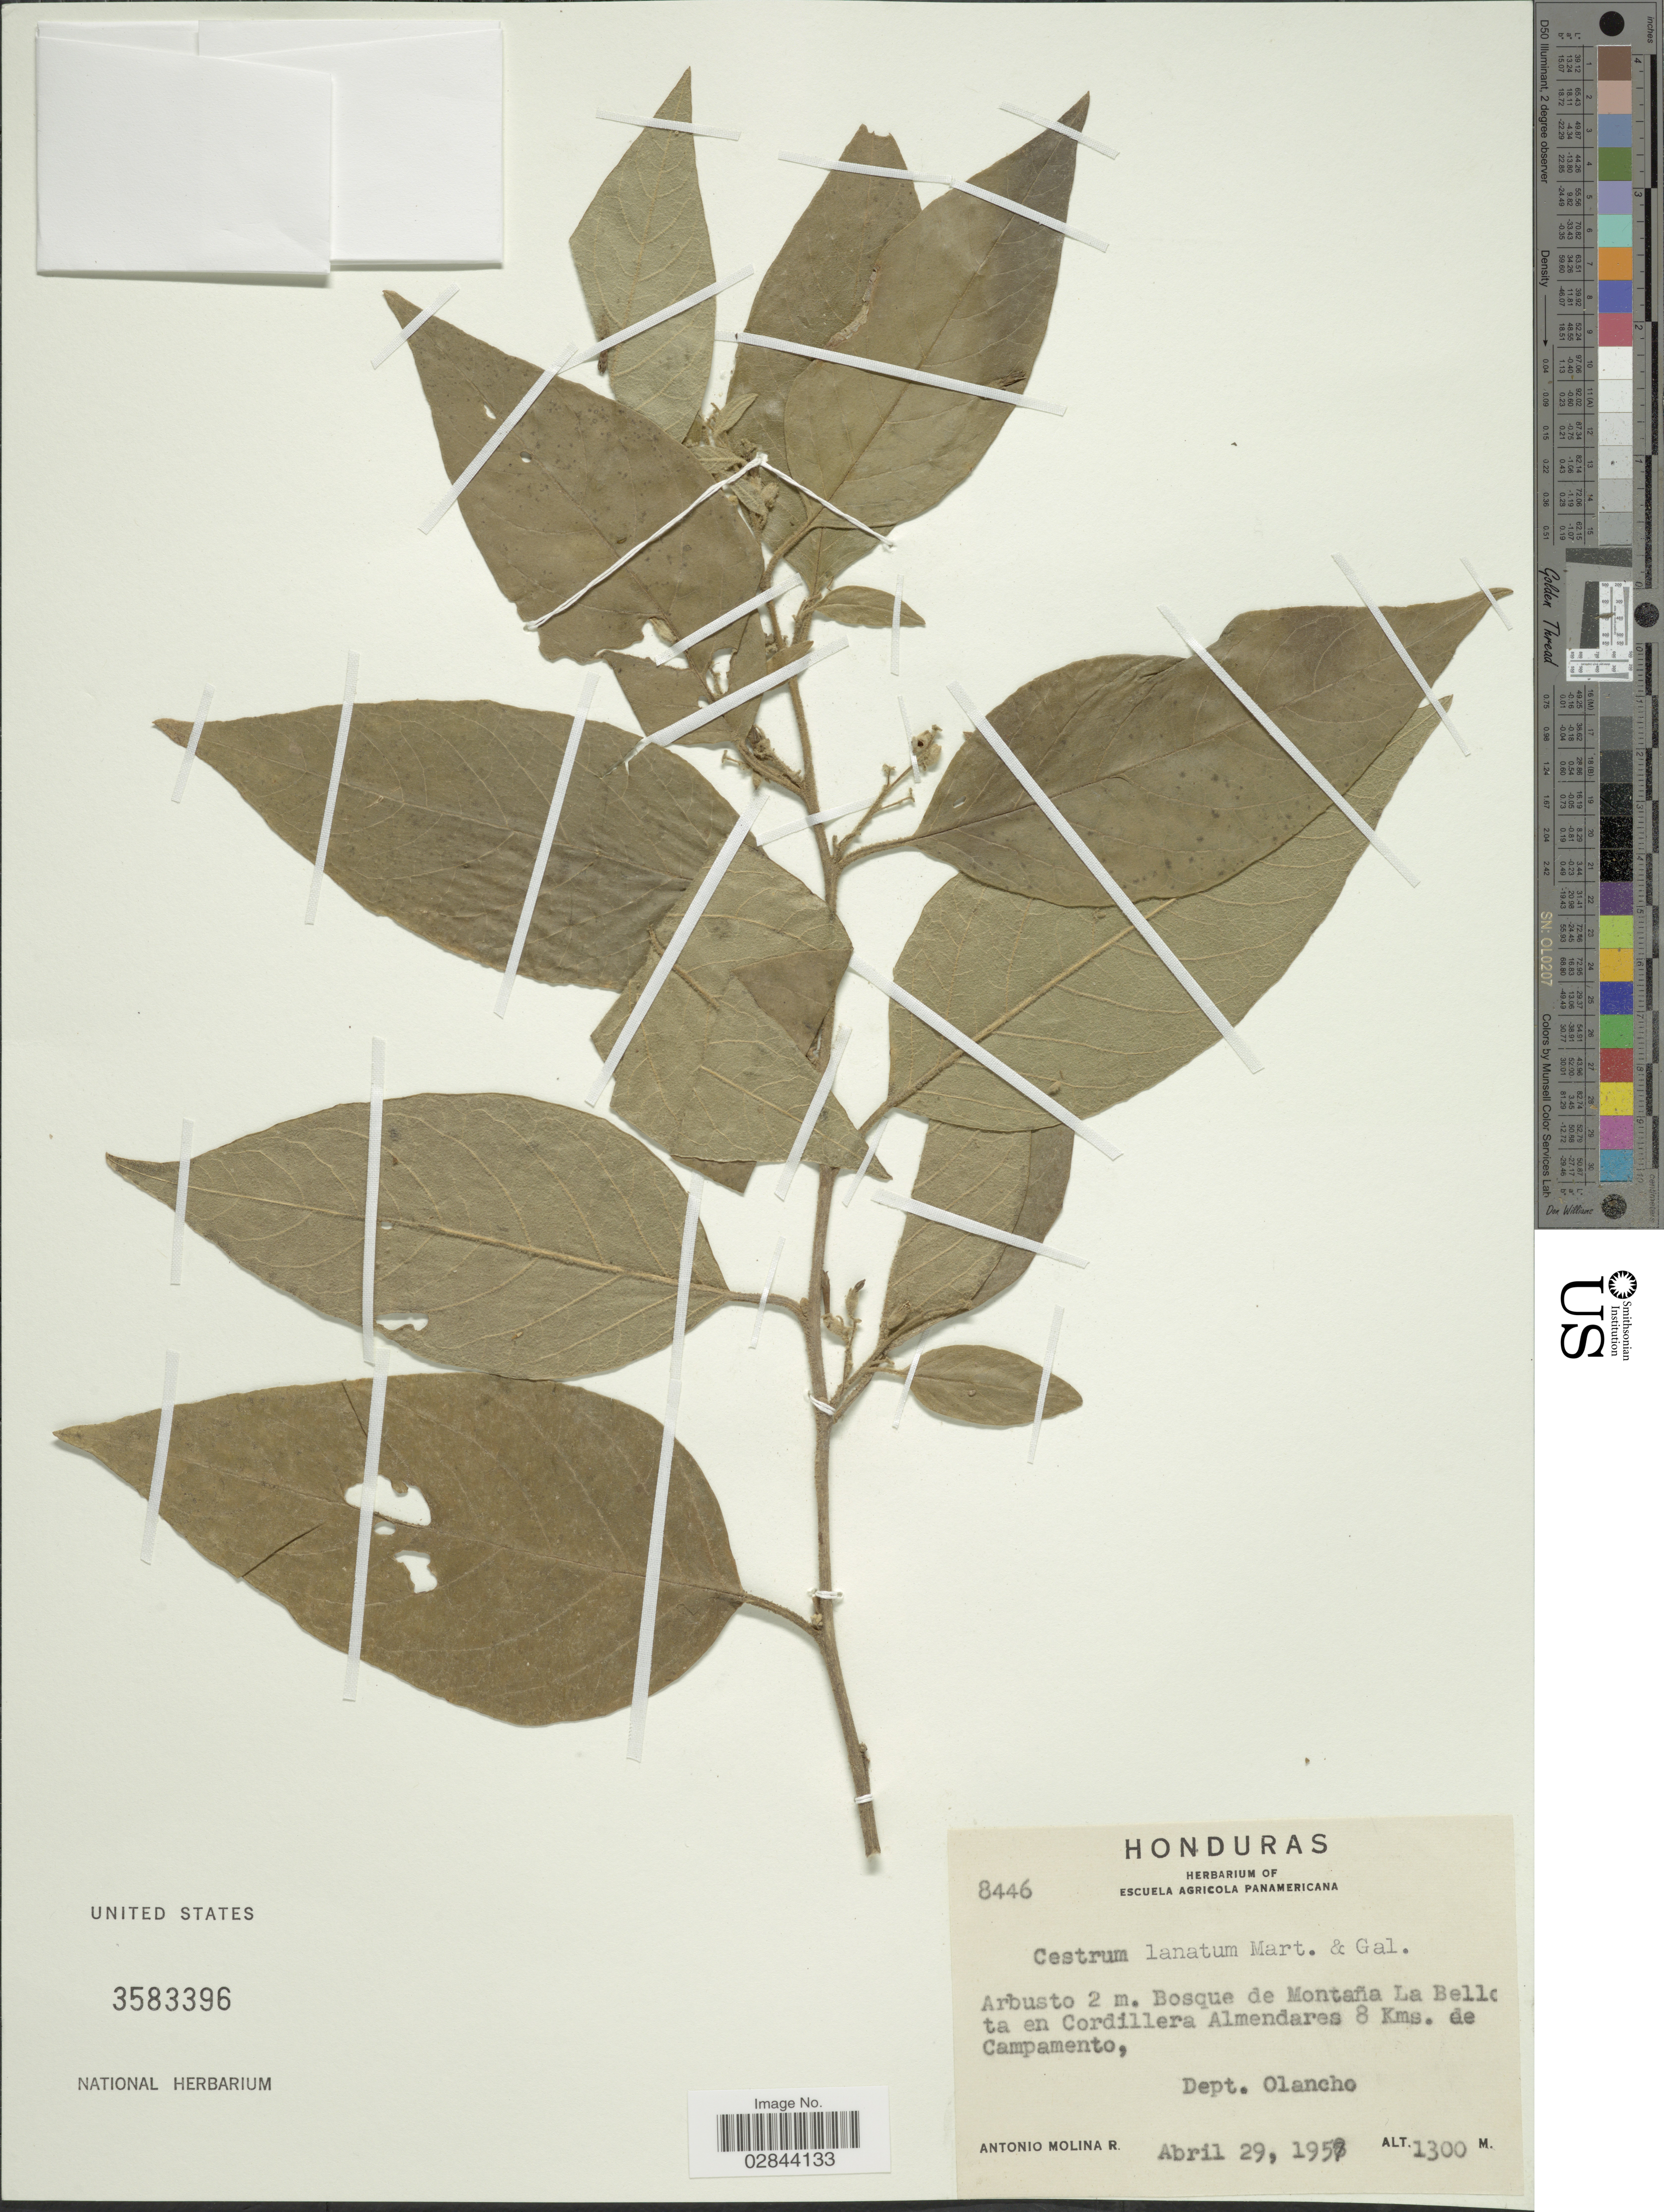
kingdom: Plantae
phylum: Tracheophyta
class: Magnoliopsida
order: Solanales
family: Solanaceae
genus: Cestrum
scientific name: Cestrum lanatum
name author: M. Martens & Galeotti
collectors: A. Molina R.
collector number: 8446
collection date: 1957-04-29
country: Honduras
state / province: Olancho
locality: Bosque de Montaña La Bellota en Cordillera Almendares 8 Kms. de Campamento, Dept. Olancho.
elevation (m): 1300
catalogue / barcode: US 3583396